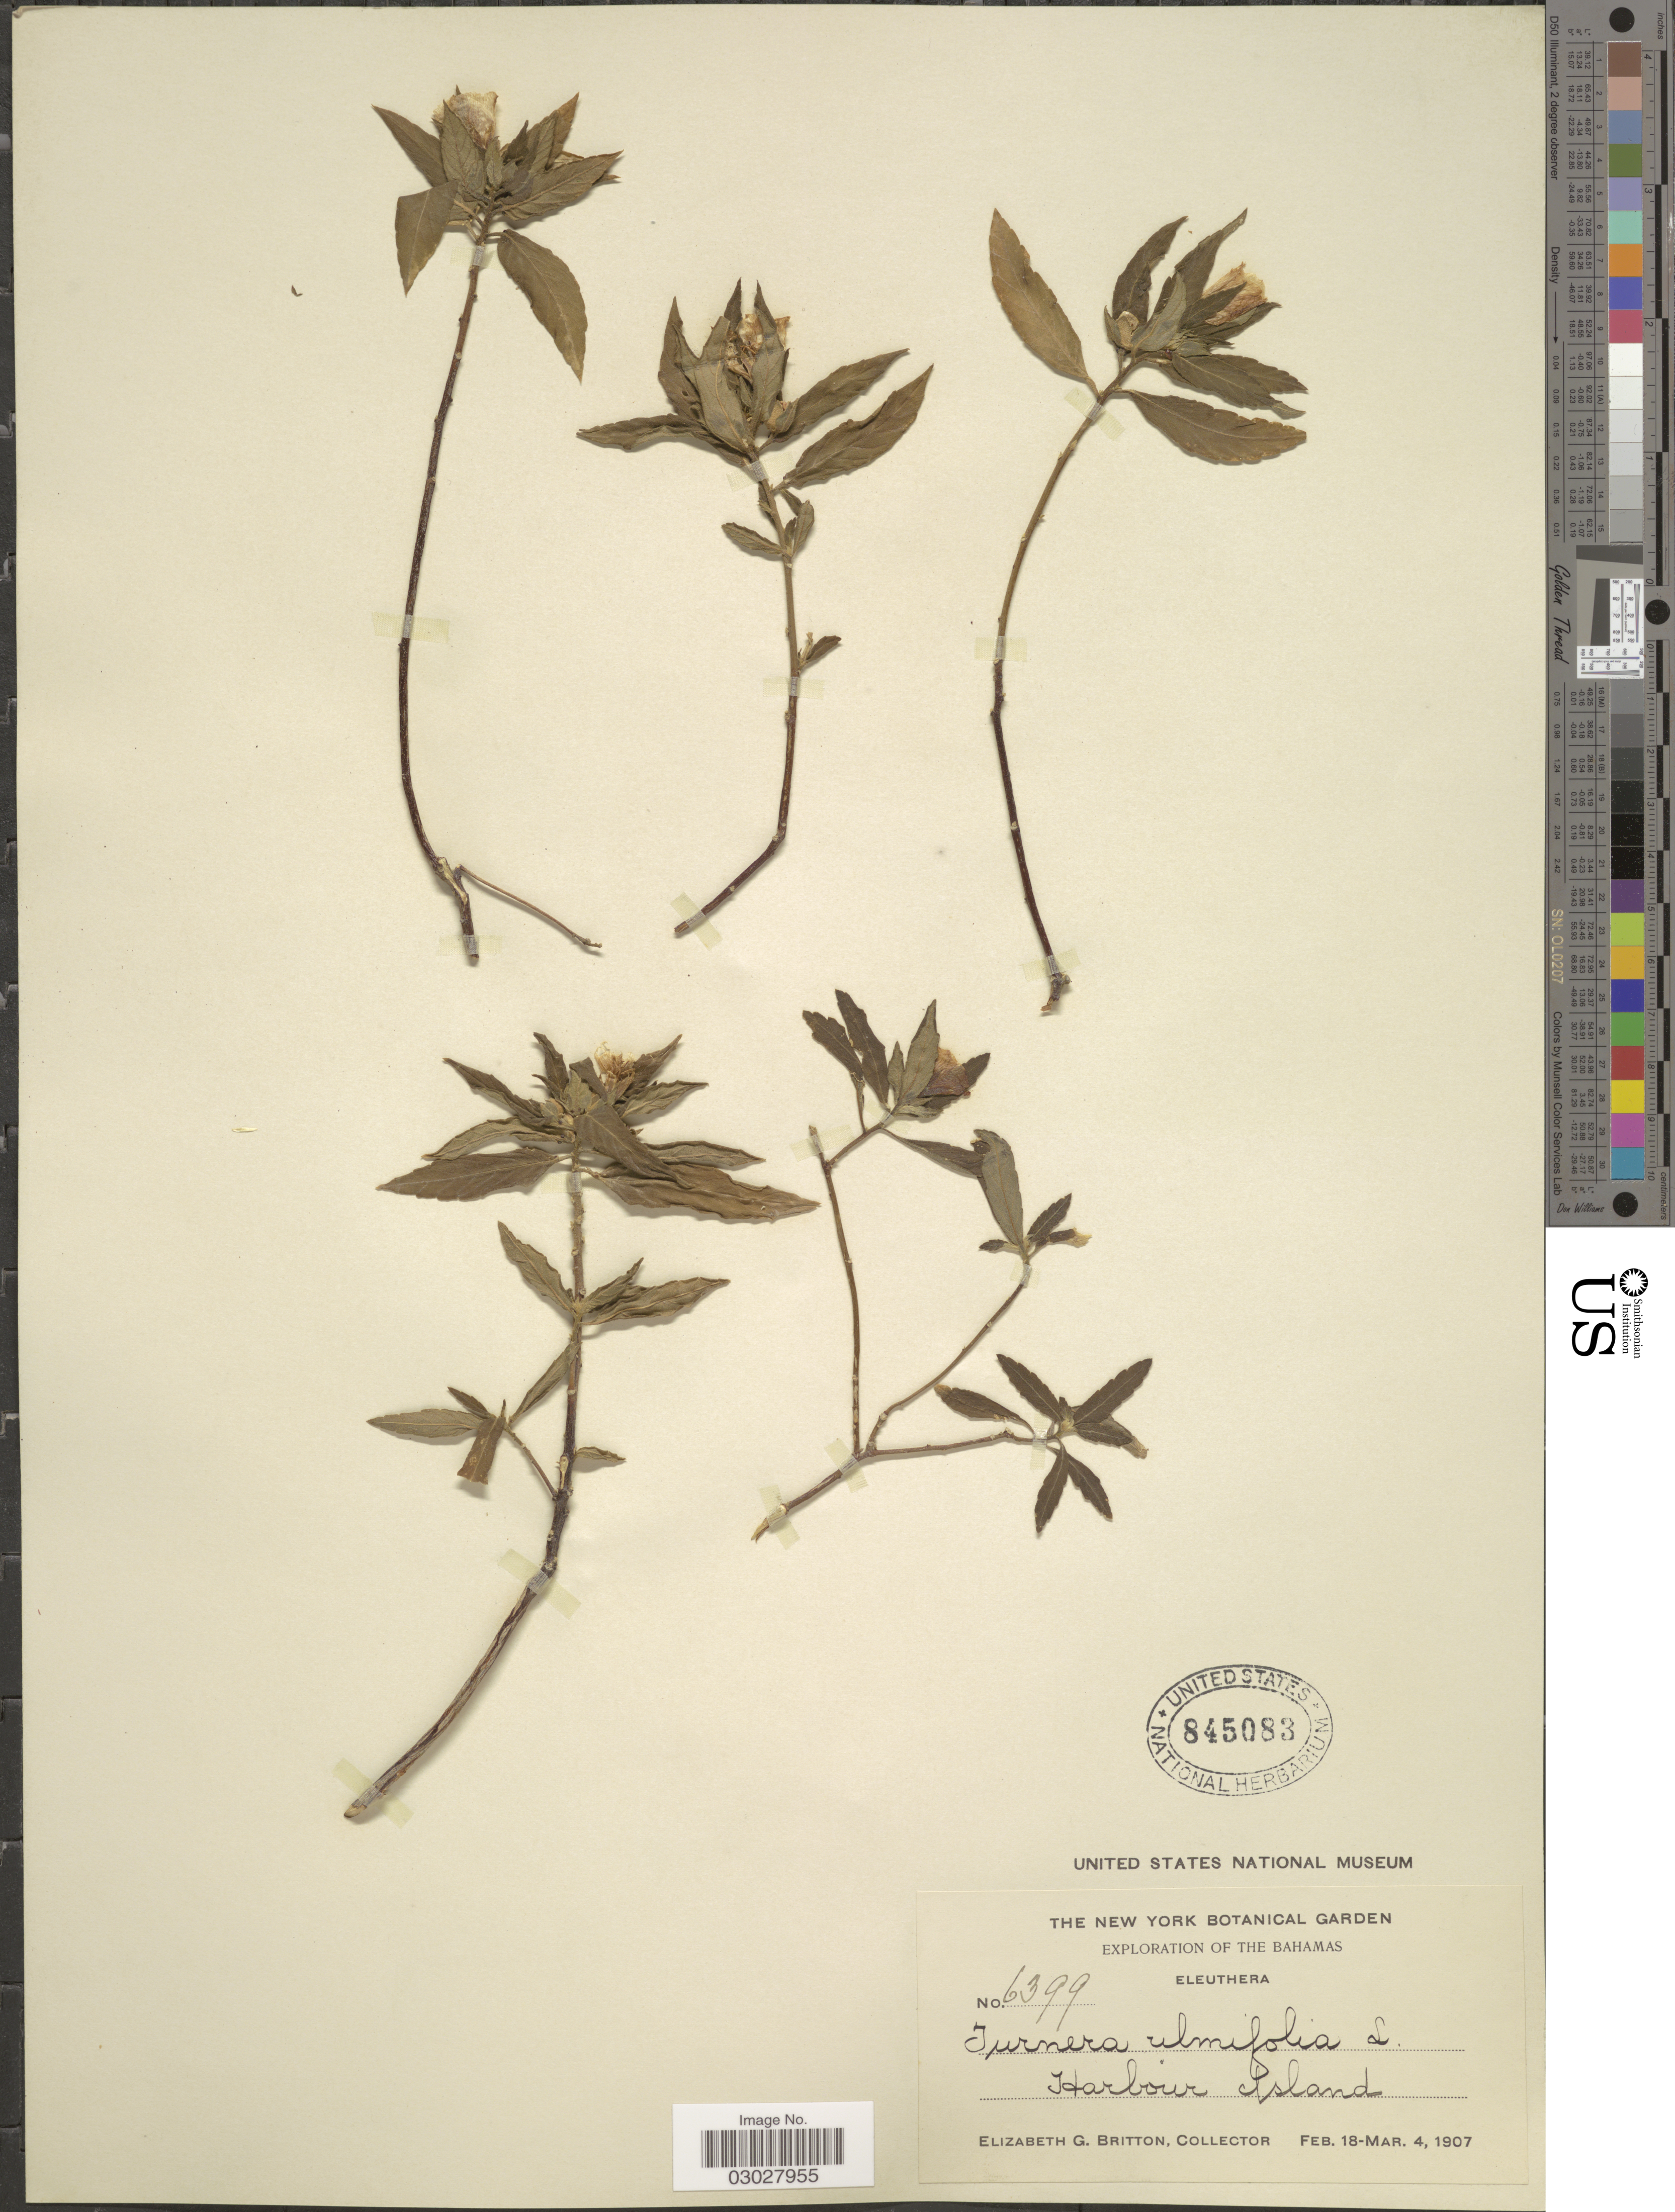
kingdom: Plantae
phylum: Tracheophyta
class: Magnoliopsida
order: Malpighiales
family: Turneraceae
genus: Turnera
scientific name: Turnera ulmifolia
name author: L.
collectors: E. G. Britton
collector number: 6399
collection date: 1907-02-18/1907-03-04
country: Bahamas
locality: Eleuthera. Harbour Island.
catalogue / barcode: US 845083